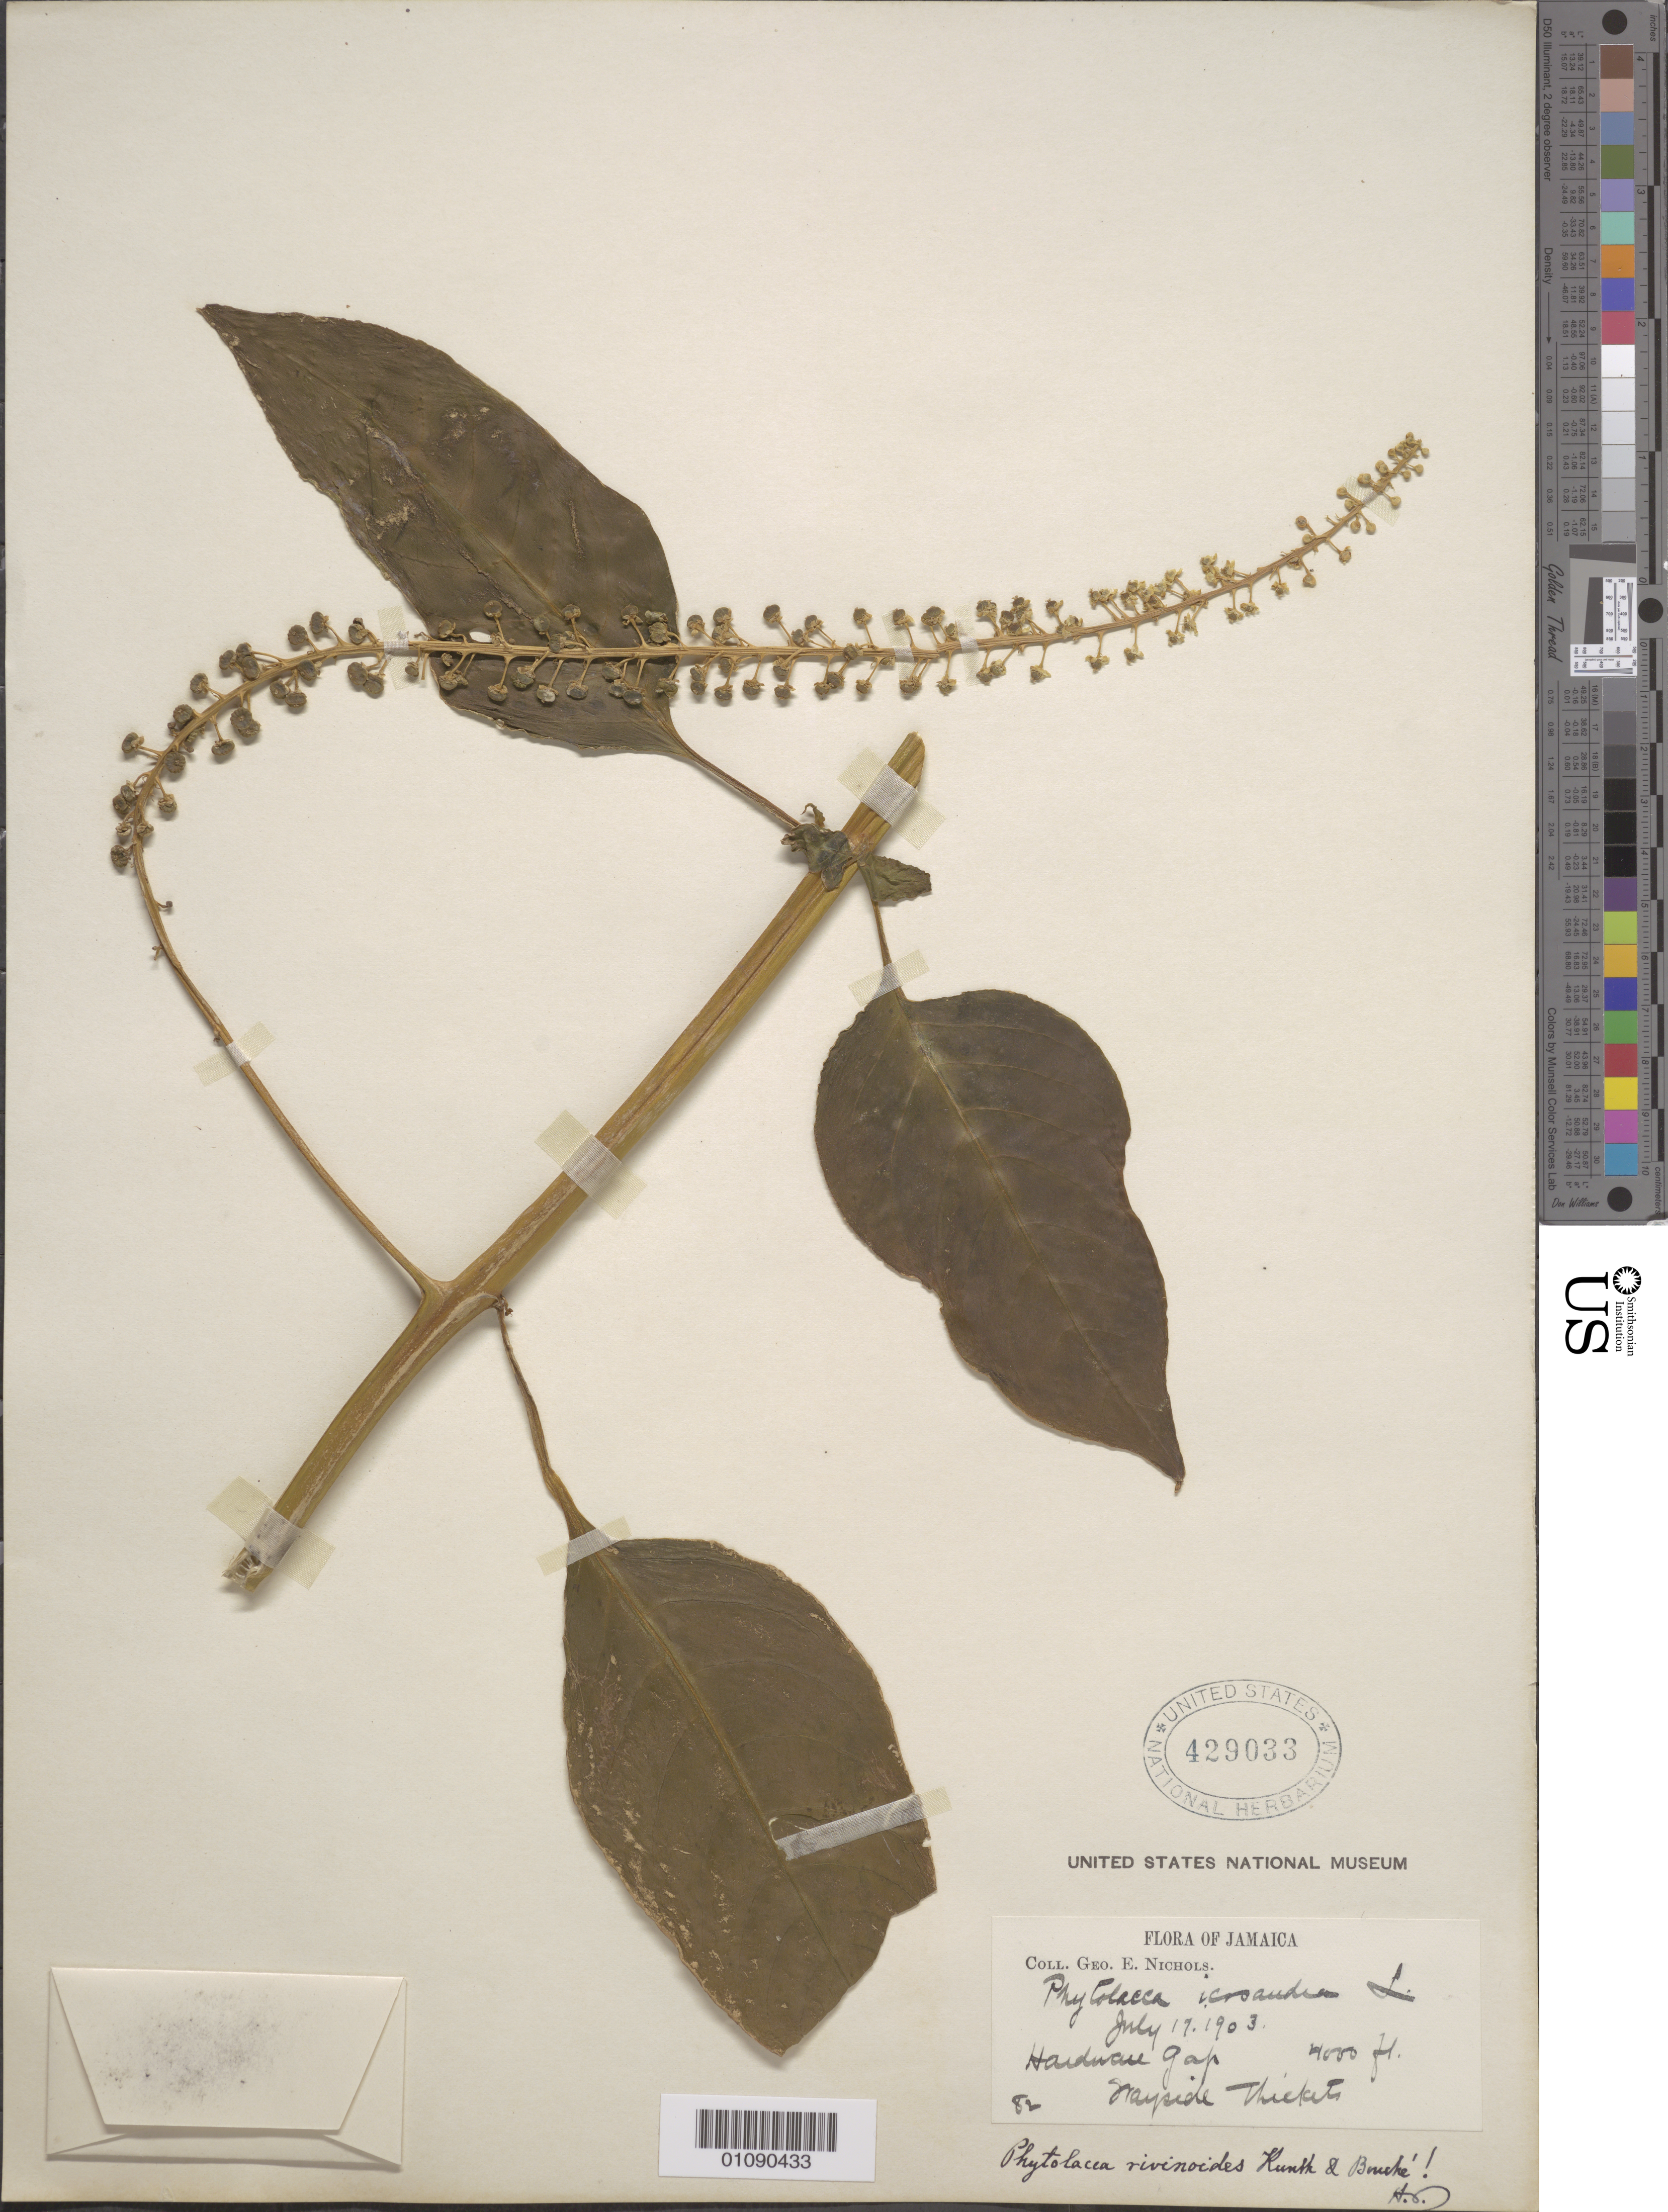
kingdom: Plantae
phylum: Tracheophyta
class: Magnoliopsida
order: Caryophyllales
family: Phytolaccaceae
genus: Phytolacca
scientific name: Phytolacca rivinoides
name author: Kunth & C.D. Bouché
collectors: G. E. Nichols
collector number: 82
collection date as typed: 17 Jul 1903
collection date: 1903-07-17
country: Jamaica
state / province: Portland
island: Jamaica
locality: Hardware Gap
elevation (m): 1219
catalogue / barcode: US 429033